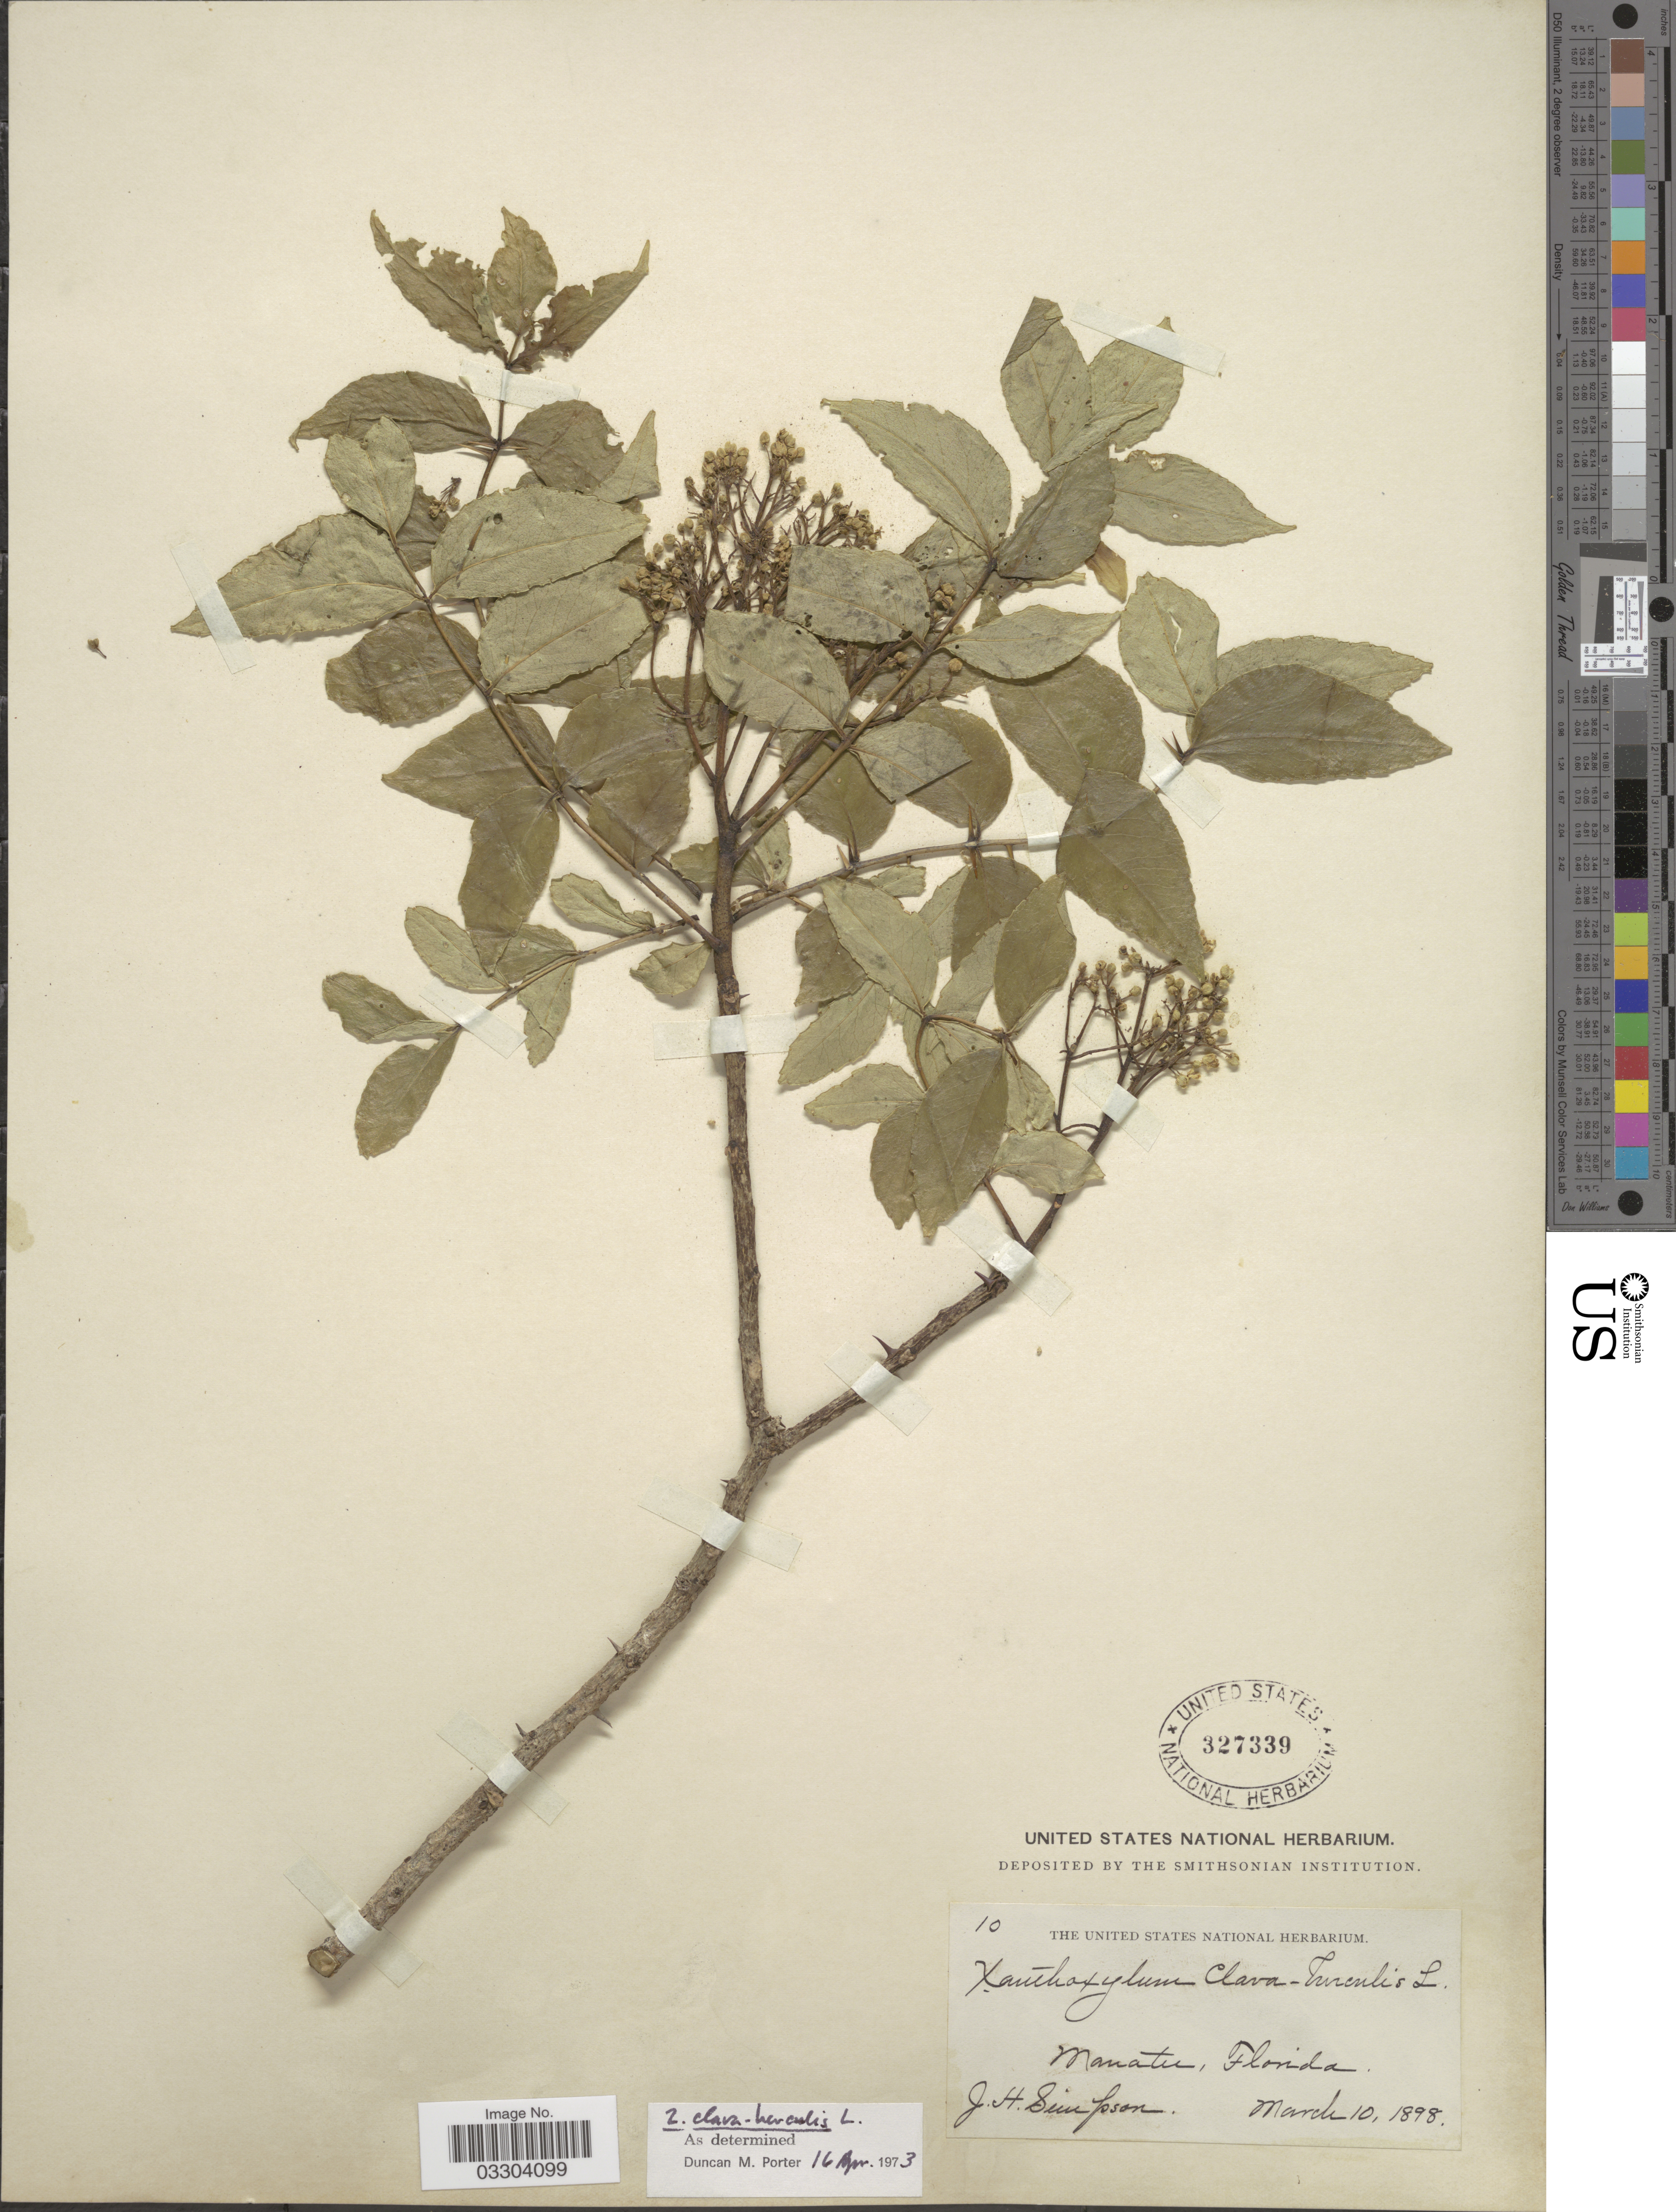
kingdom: Plantae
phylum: Tracheophyta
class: Magnoliopsida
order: Sapindales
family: Rutaceae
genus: Zanthoxylum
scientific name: Zanthoxylum clava-herculis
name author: L.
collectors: J. H. Simpson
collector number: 10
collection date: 1898-03-10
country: United States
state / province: Florida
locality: Manatee.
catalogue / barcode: US 327339